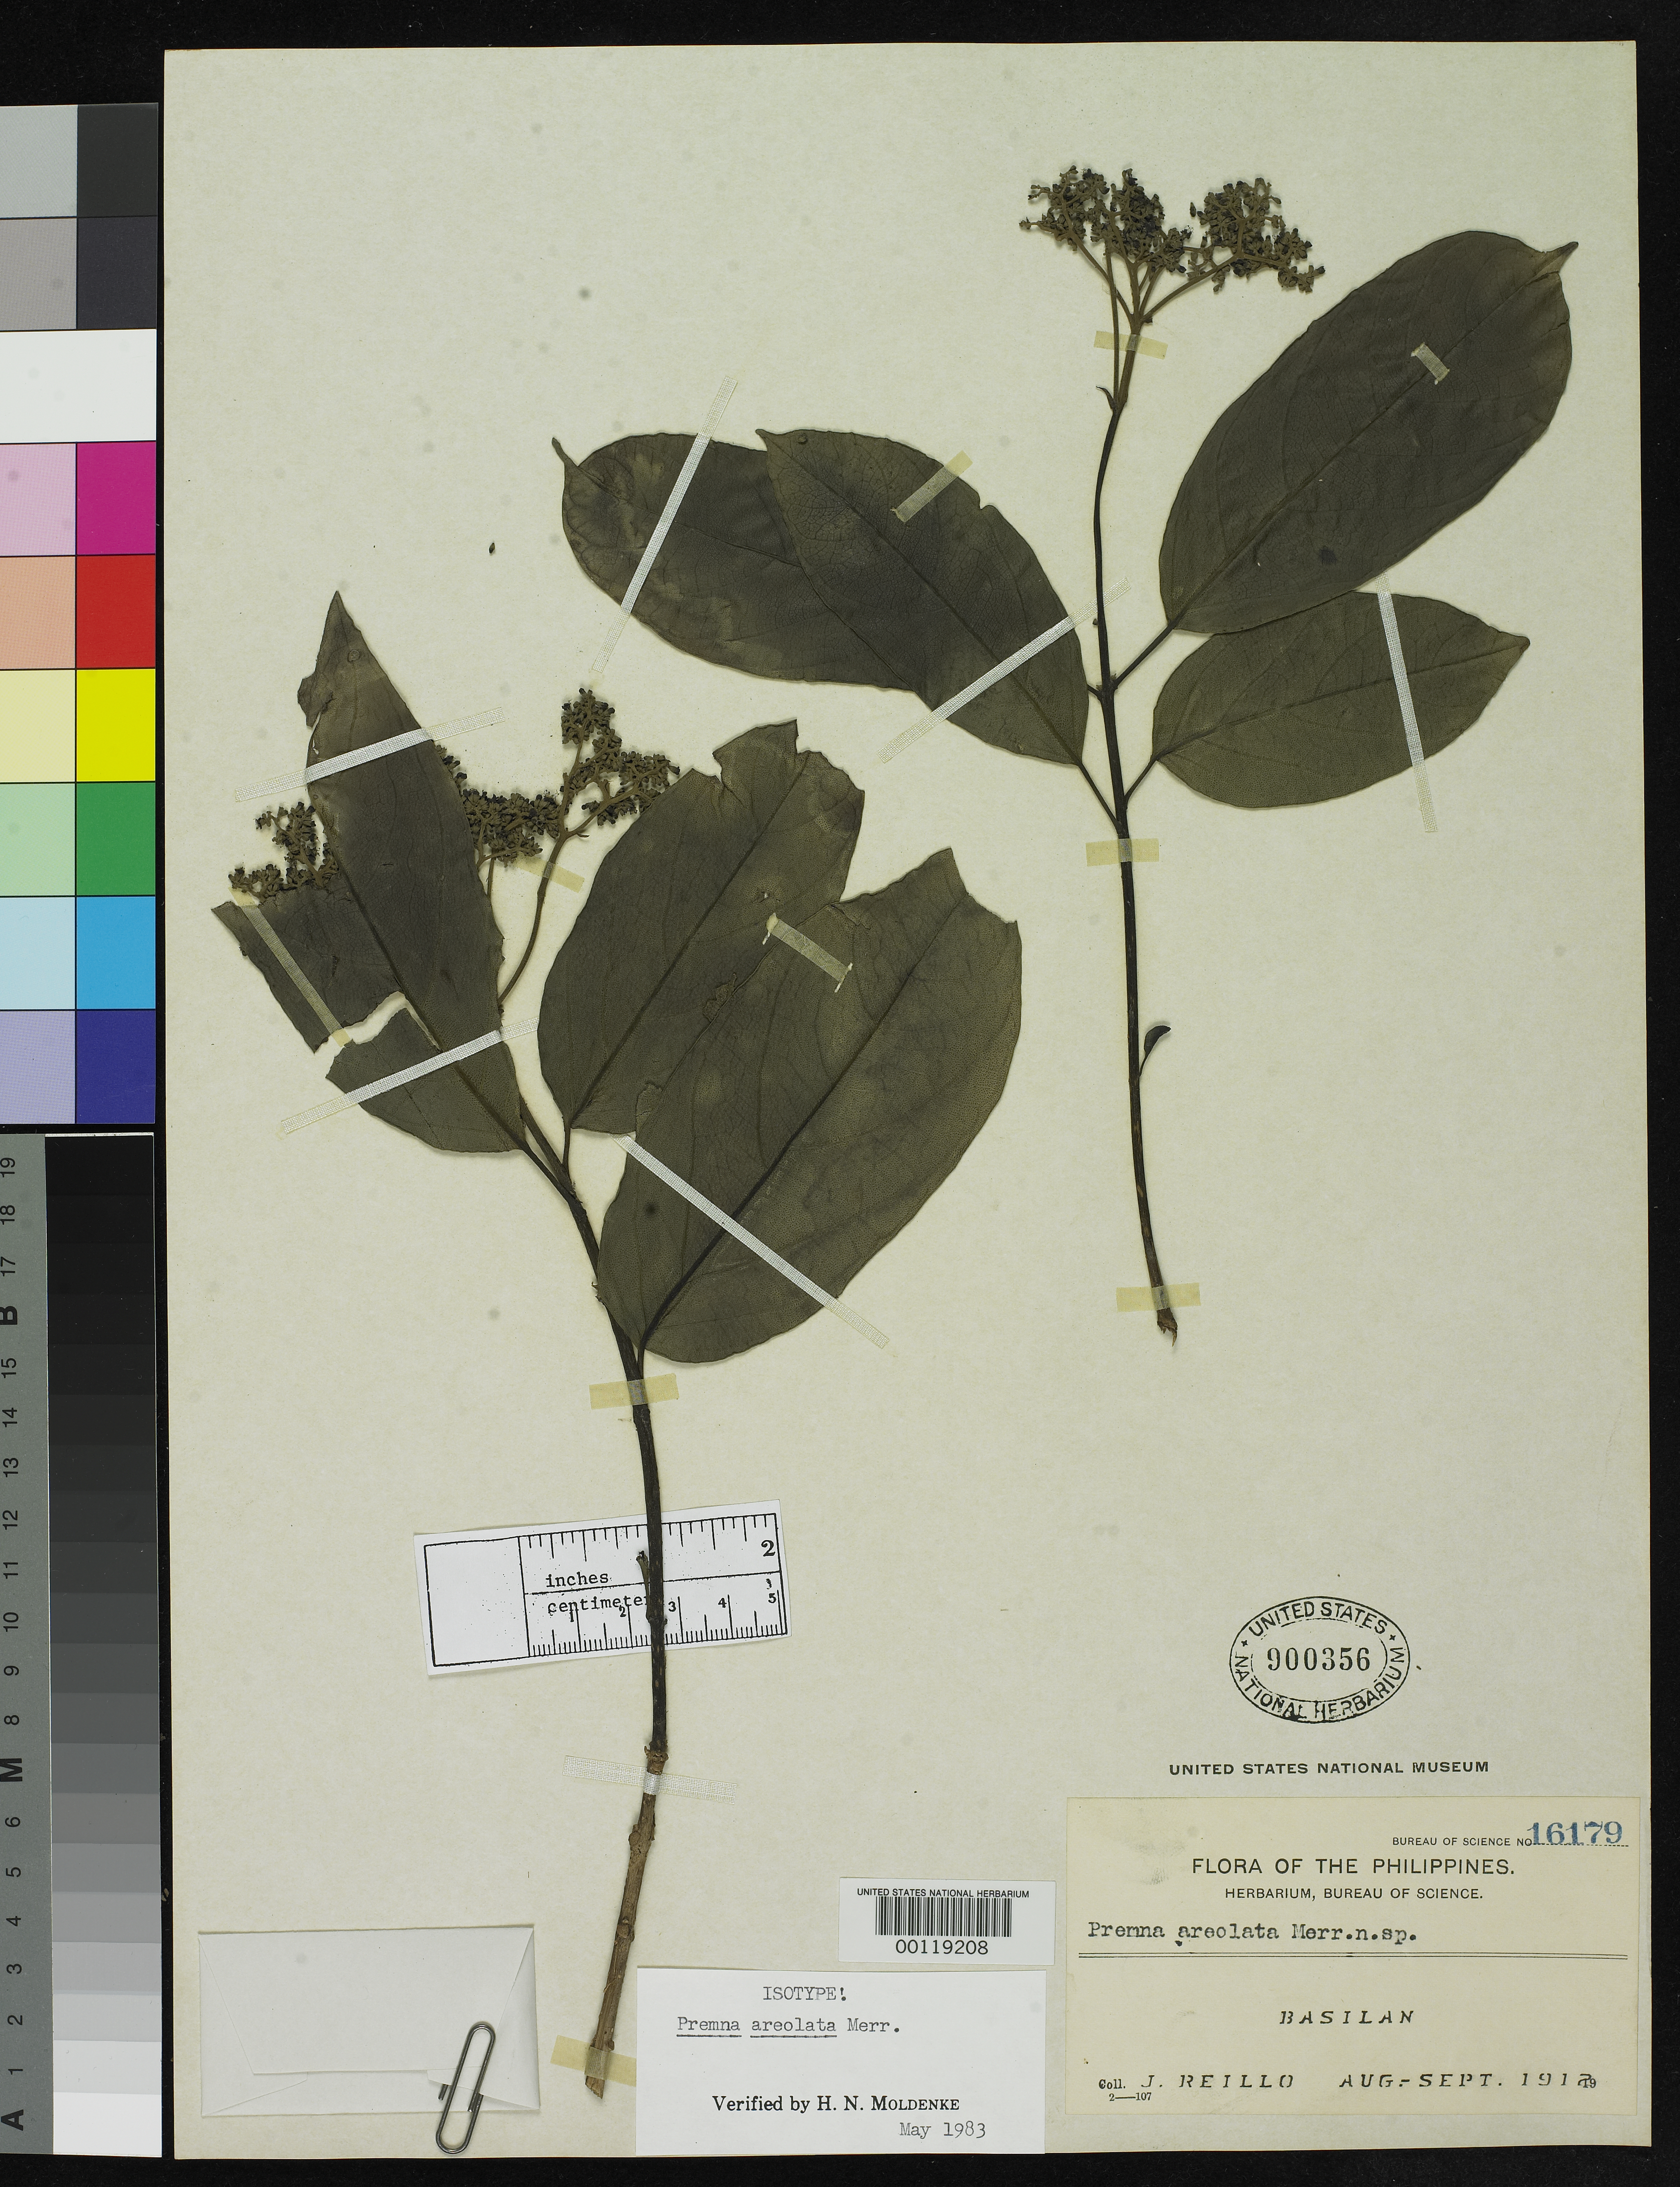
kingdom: Plantae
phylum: Tracheophyta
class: Magnoliopsida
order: Lamiales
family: Lamiaceae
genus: Premna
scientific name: Premna areolata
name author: Merr.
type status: Isotype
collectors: J. Reillo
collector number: Bur. Sci. 16179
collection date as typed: Aug 1912 to -- Sep 1912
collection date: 1912-08/1912-09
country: Philippines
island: Basilan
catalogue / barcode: US 900356